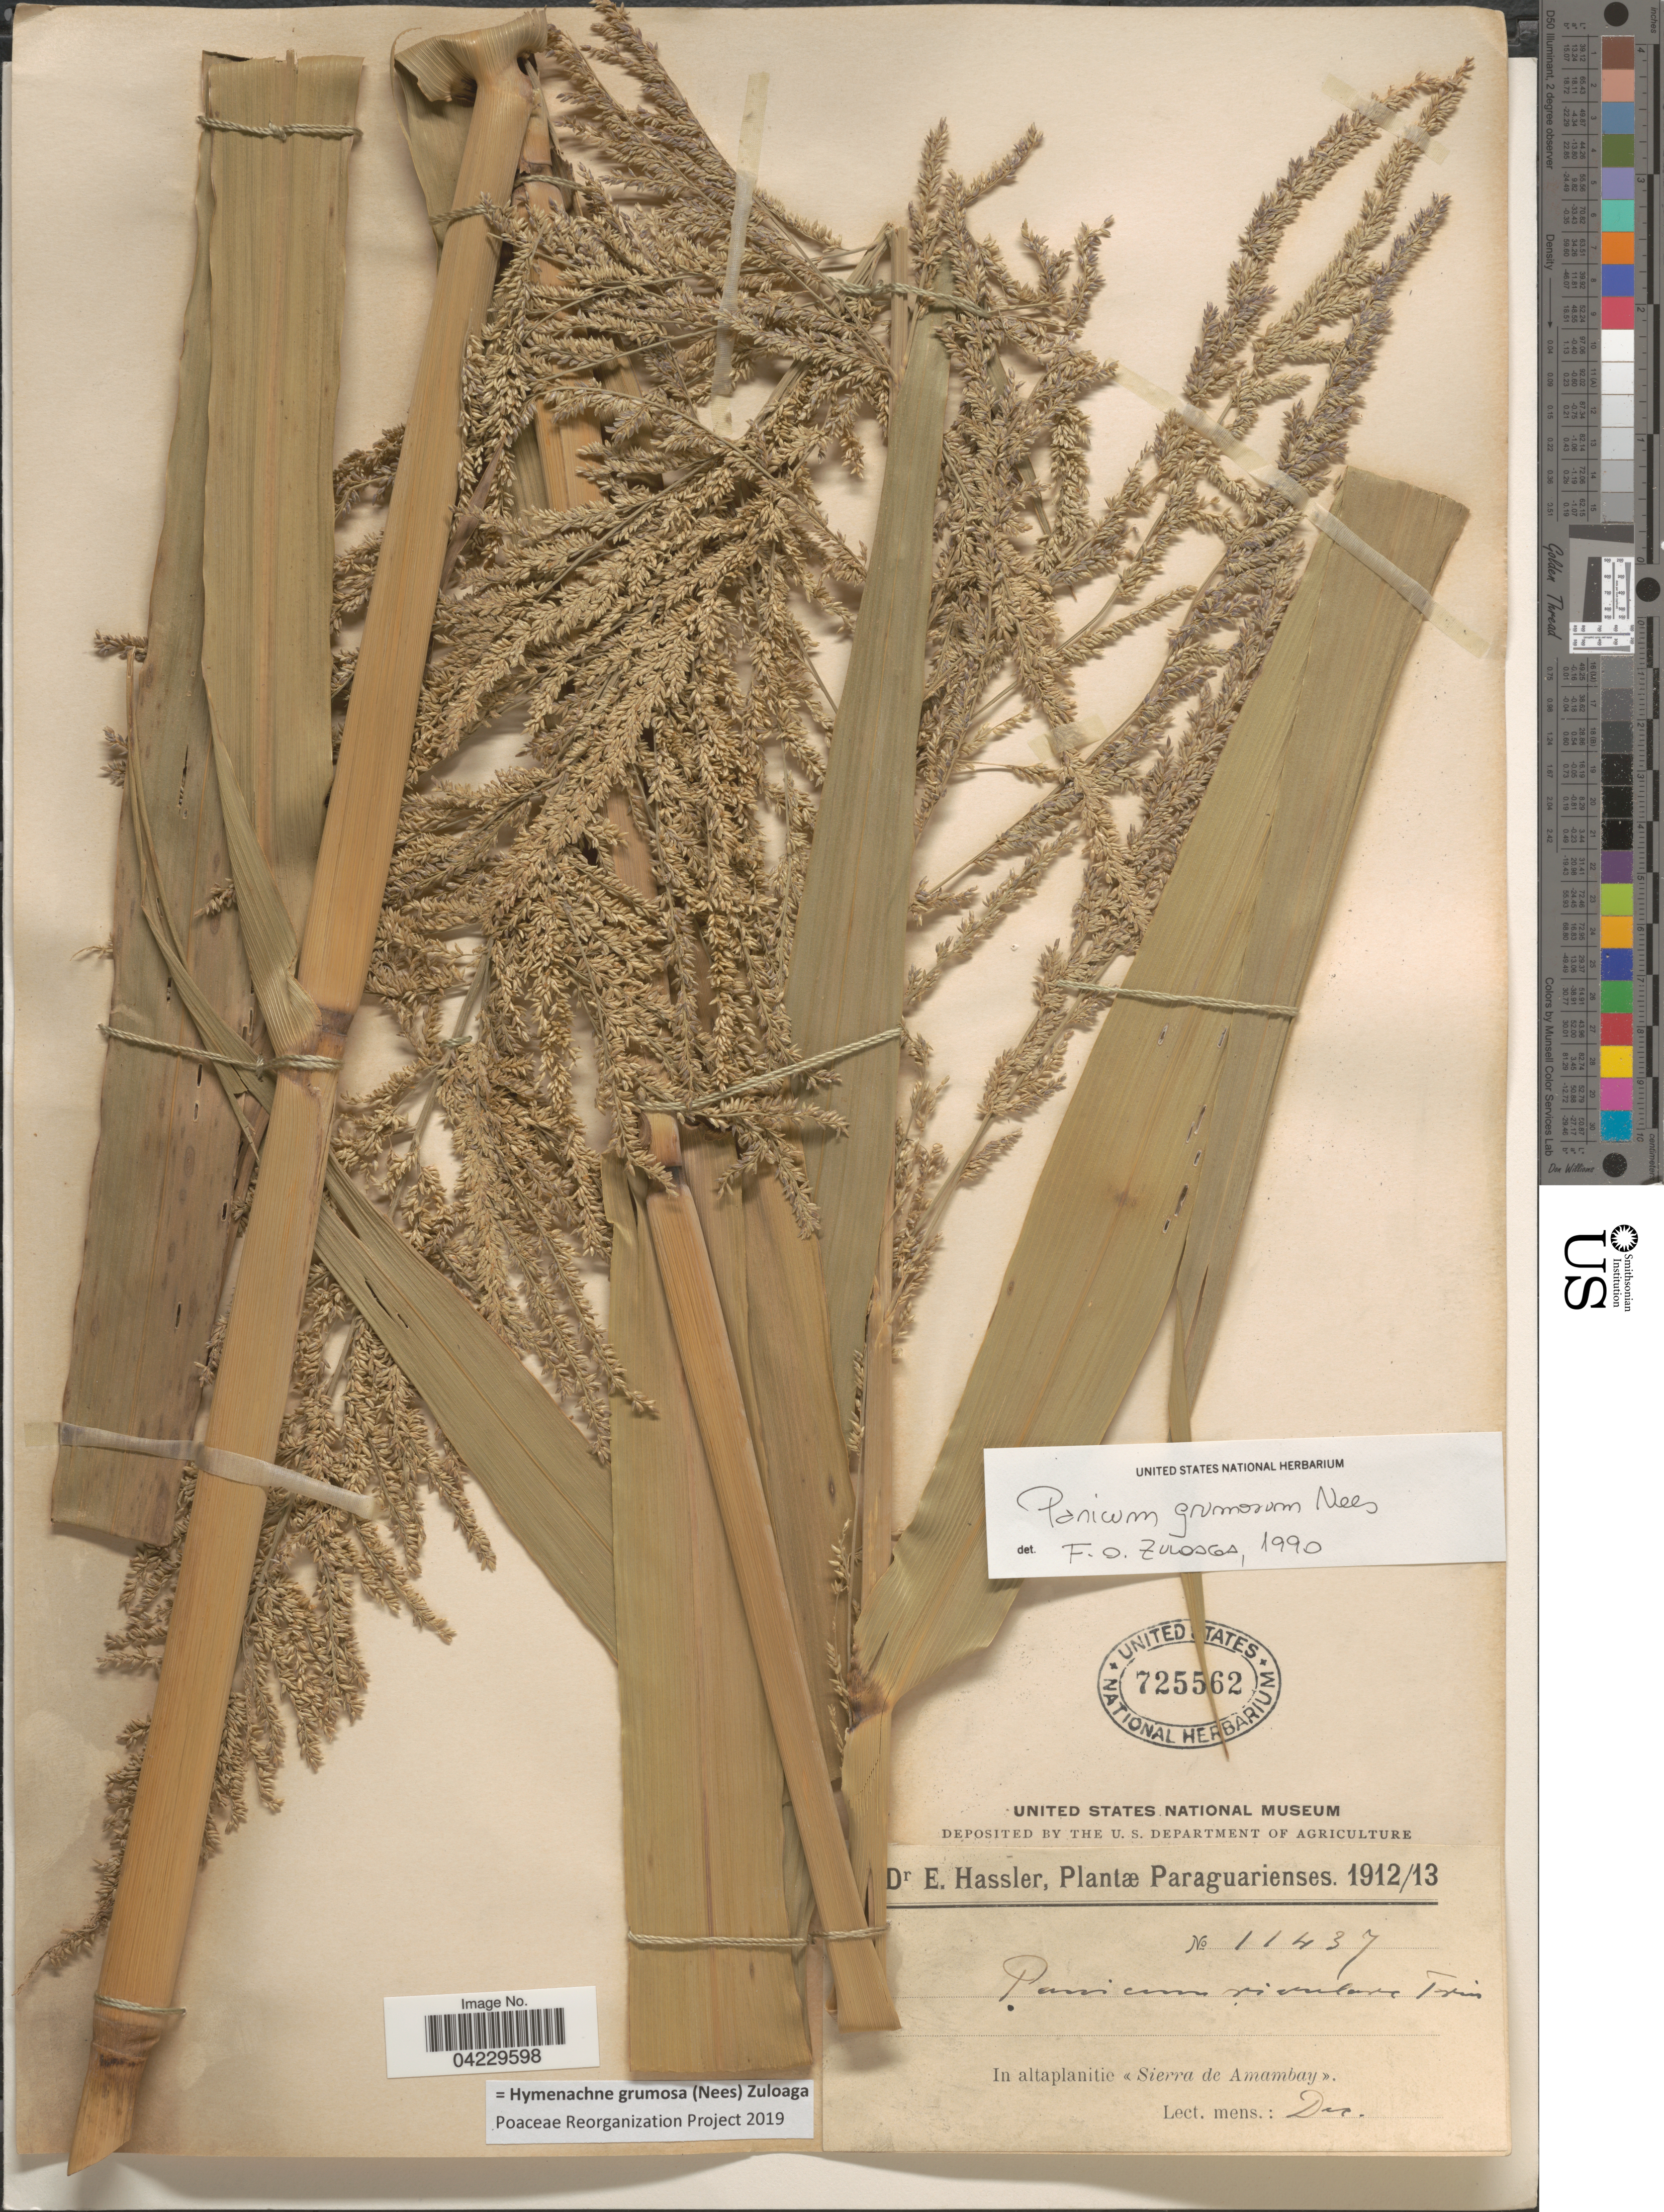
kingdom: Plantae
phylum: Tracheophyta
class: Liliopsida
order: Poales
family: Poaceae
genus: Hymenachne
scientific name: Hymenachne grumosa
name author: (Nees) Zuloaga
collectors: E. Hassler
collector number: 11437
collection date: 1912-12/1913-12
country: Paraguay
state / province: Amambay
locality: In altaplanitie <Sierra de Amambay>.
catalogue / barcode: US 725562